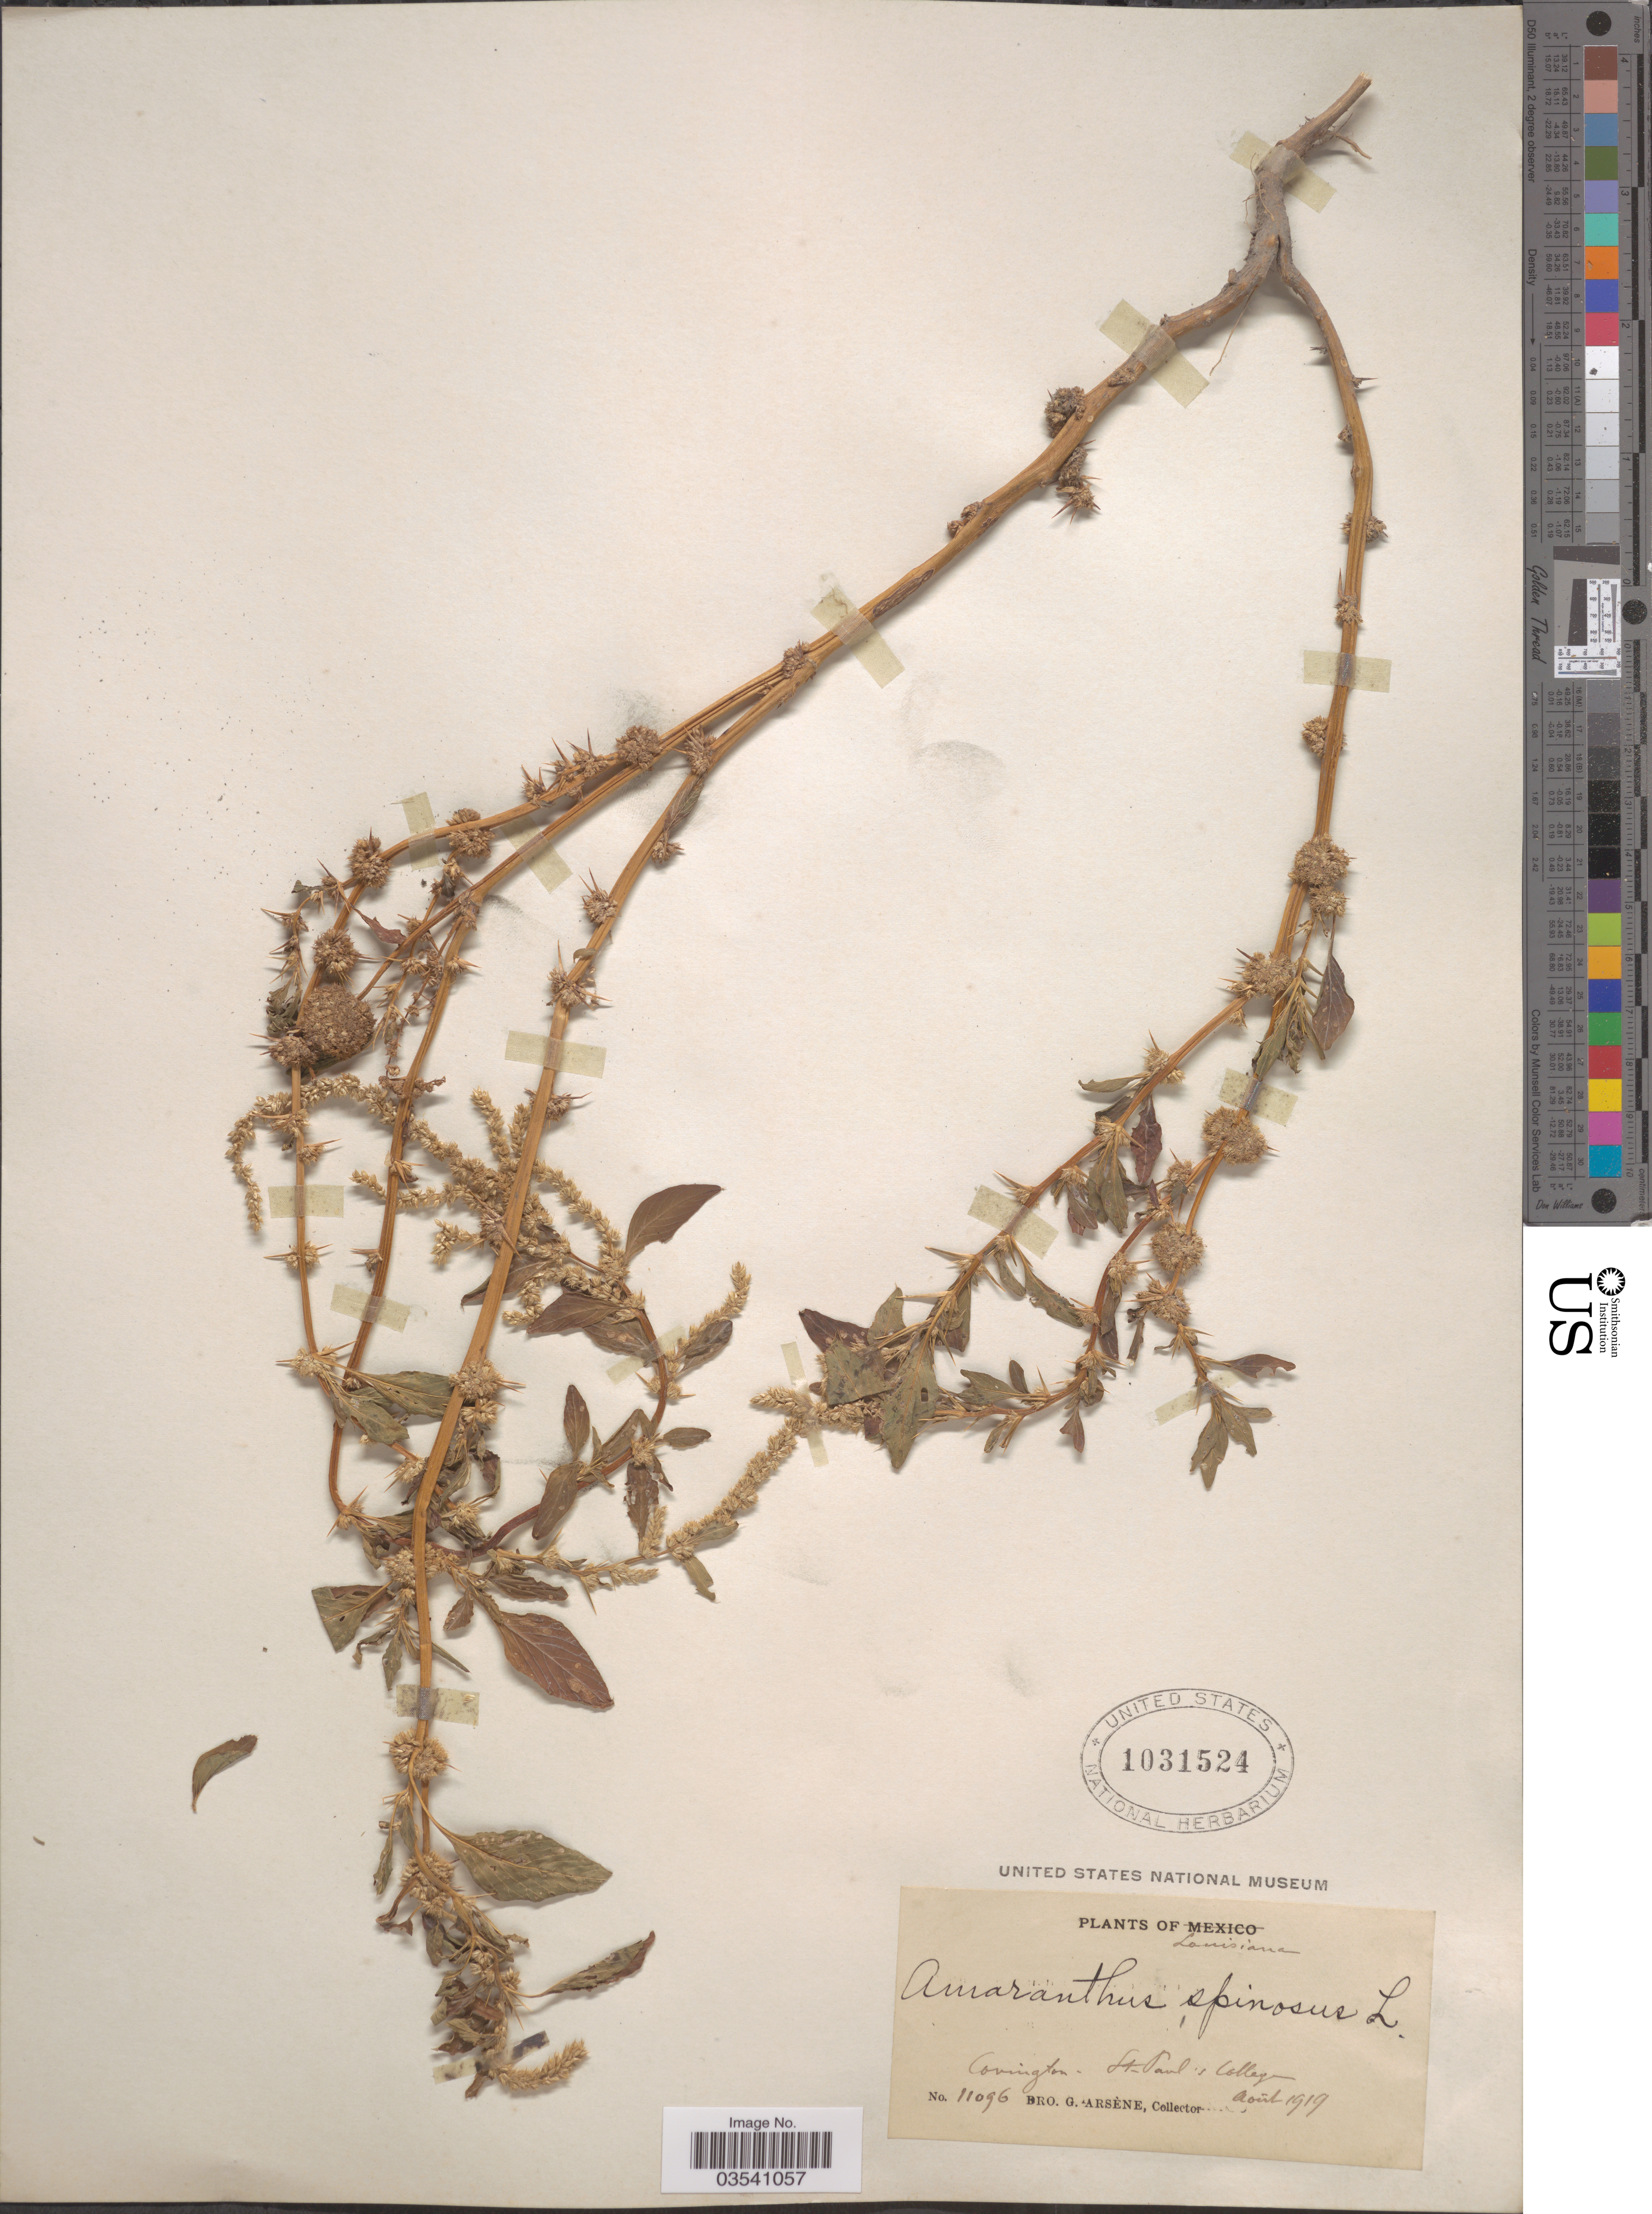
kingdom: Plantae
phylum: Tracheophyta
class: Magnoliopsida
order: Caryophyllales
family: Amaranthaceae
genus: Amaranthus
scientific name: Amaranthus spinosus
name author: L.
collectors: Bro. G. Arsène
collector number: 11096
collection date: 1919-08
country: United States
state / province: Louisiana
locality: Covington. St. Paul's College.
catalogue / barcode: US 1031524